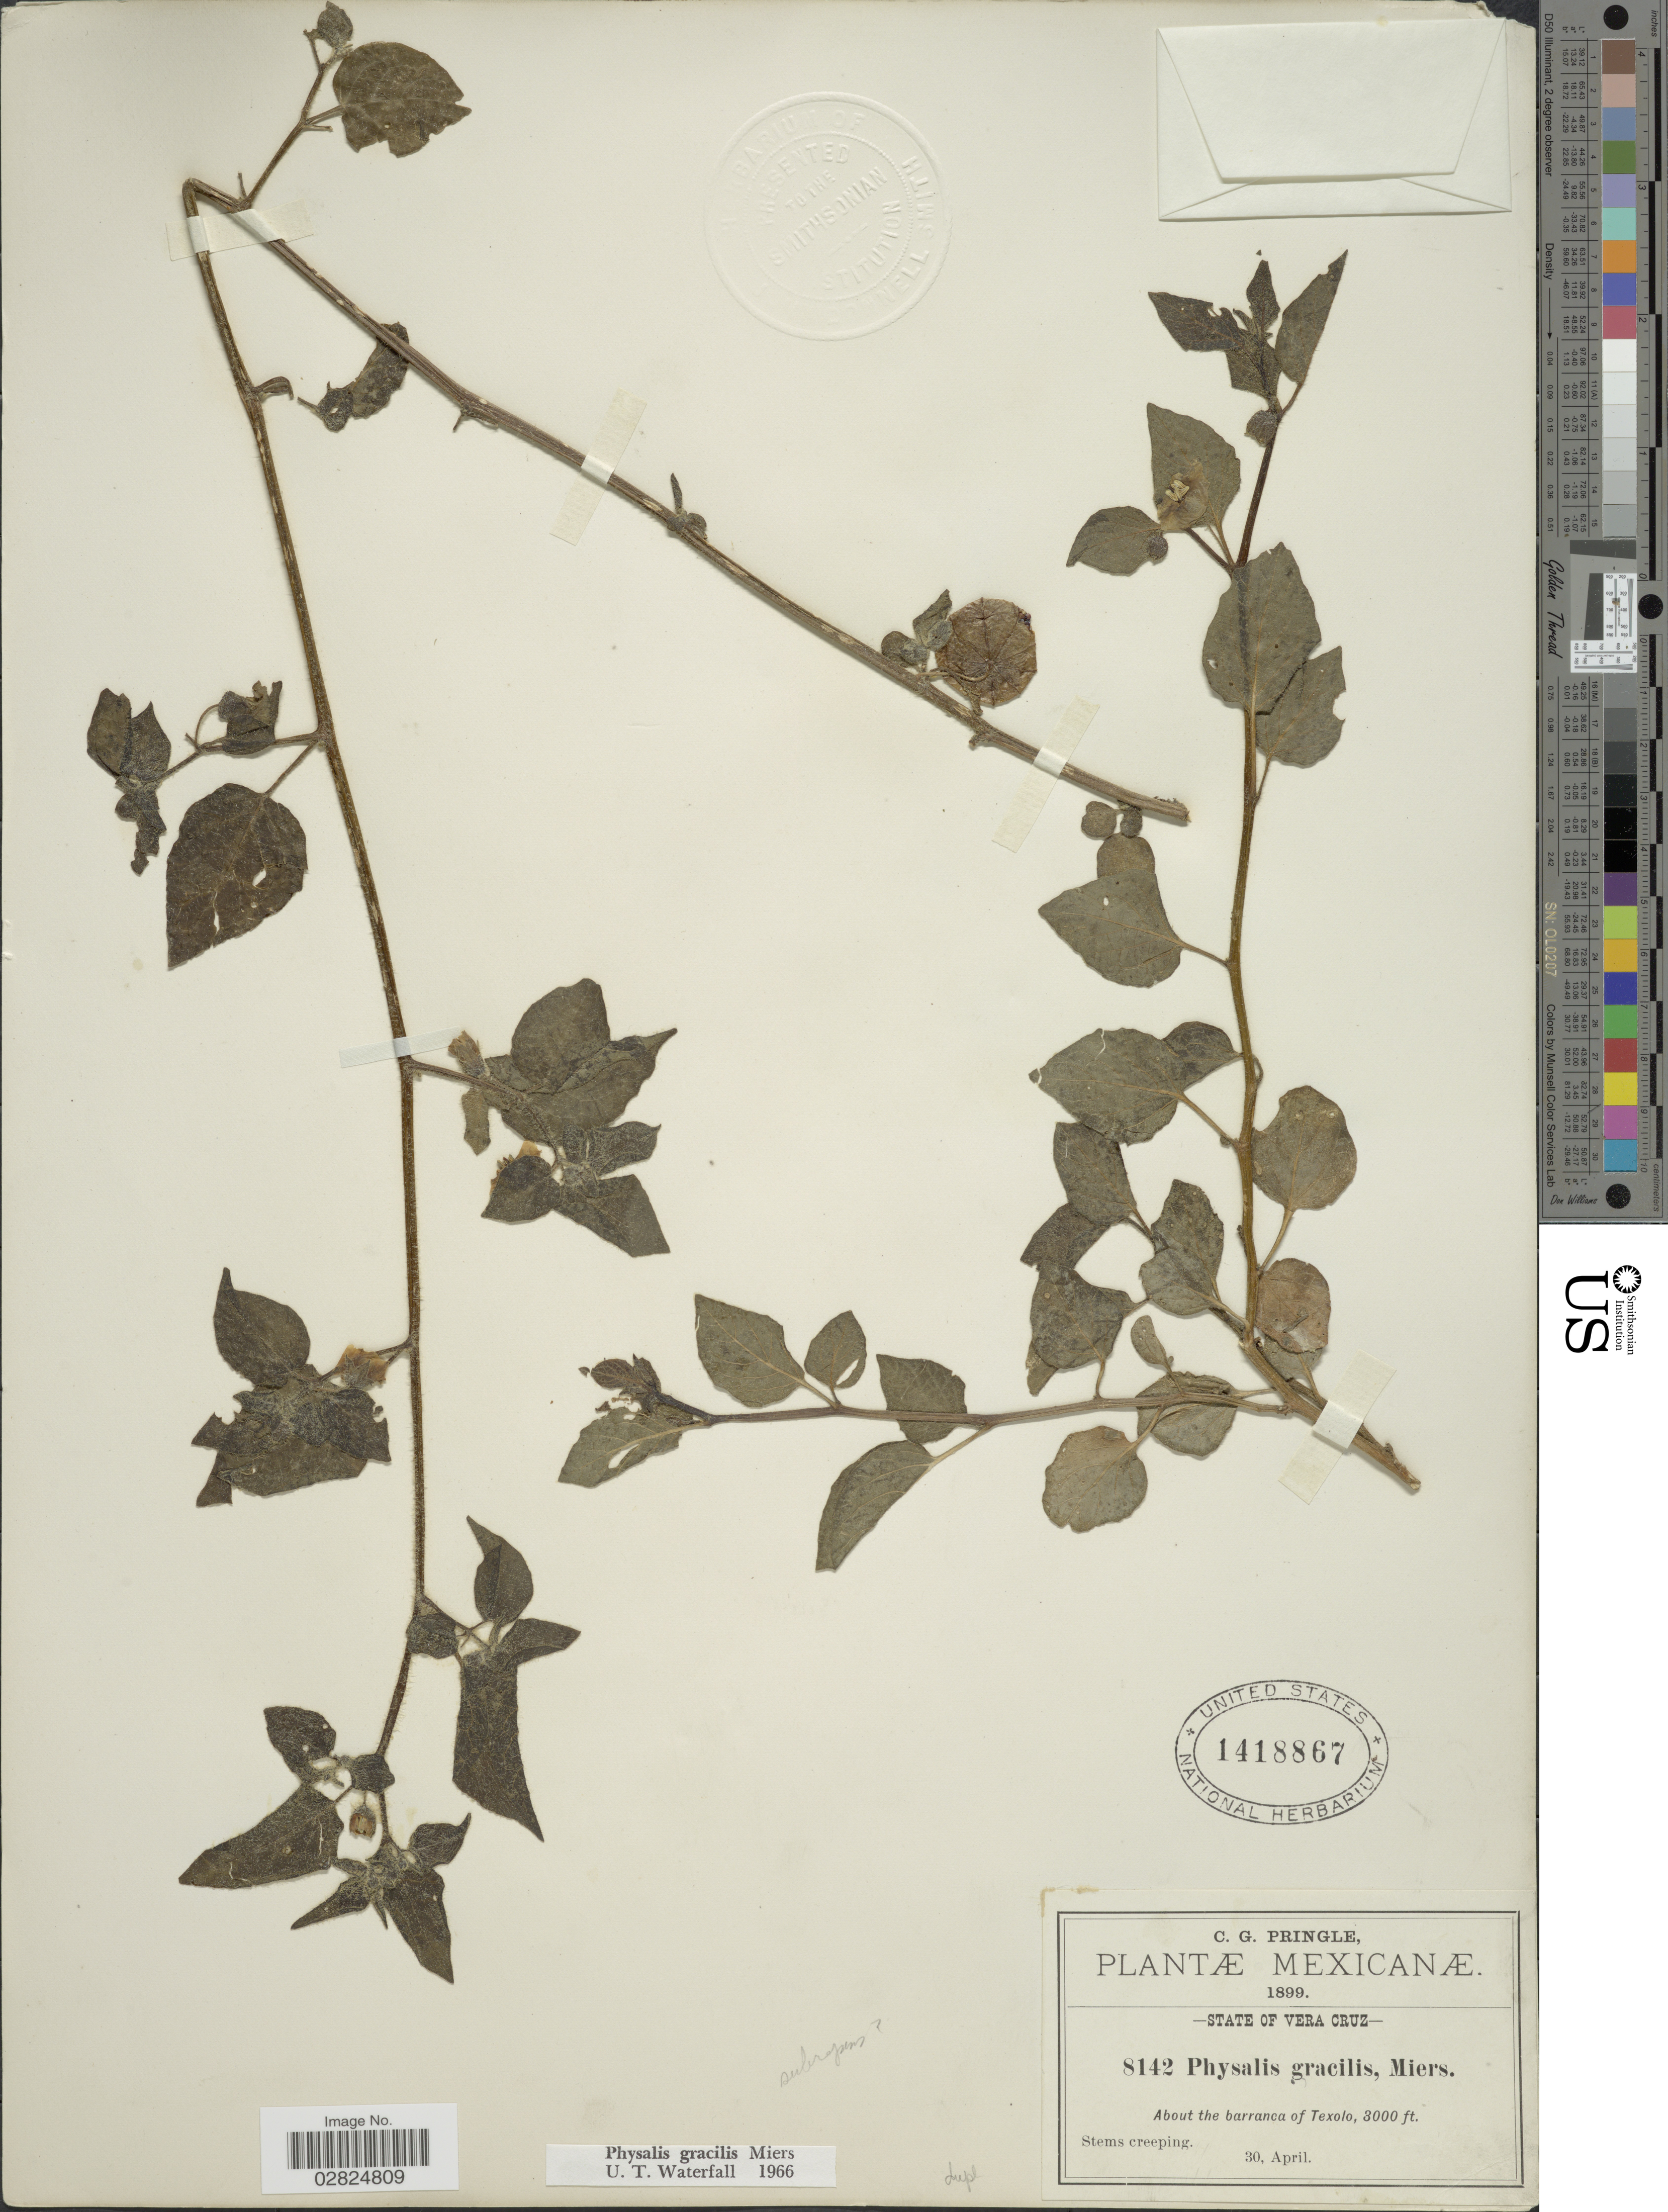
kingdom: Plantae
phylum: Tracheophyta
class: Magnoliopsida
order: Solanales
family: Solanaceae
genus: Physalis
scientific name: Physalis gracilis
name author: Miers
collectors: C. G. Pringle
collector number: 8142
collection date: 1899-04-30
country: Mexico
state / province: Veracruz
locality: Vera Cruz. About the barranca of Texolo.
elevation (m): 914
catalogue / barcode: US 1418867